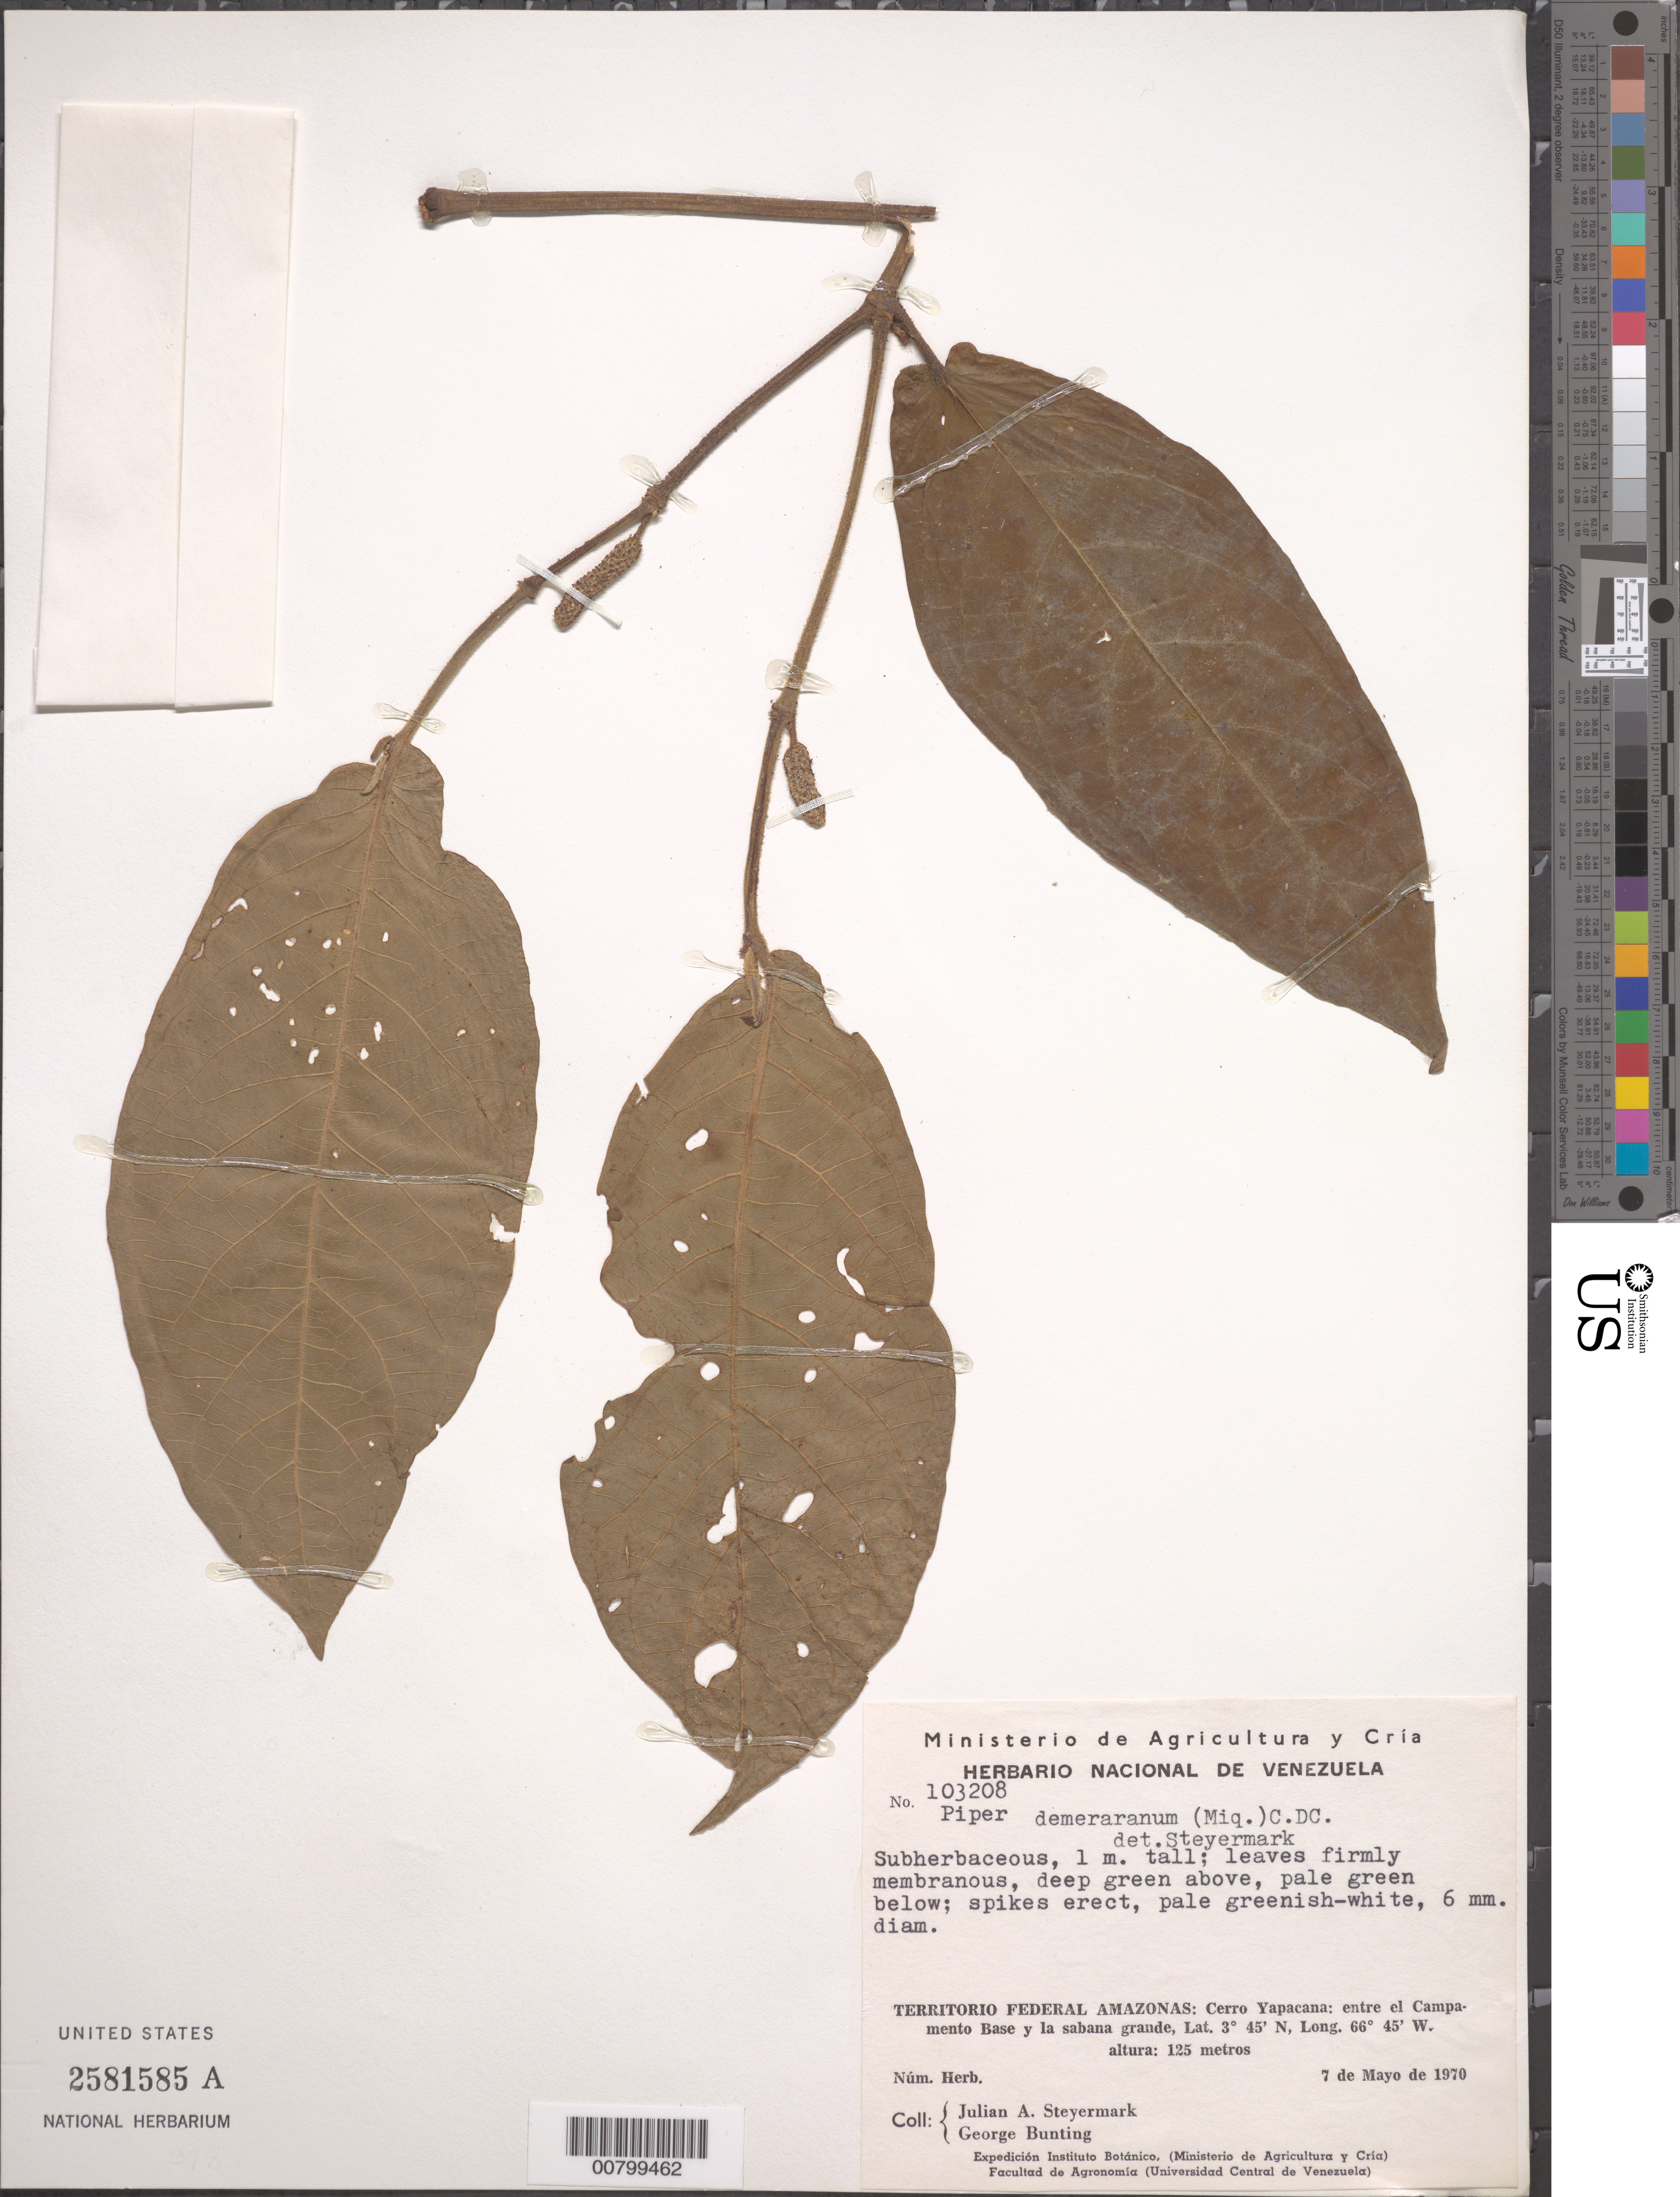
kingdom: Plantae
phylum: Tracheophyta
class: Magnoliopsida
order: Piperales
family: Piperaceae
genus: Piper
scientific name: Piper demeraranum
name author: (Miq.) C. DC.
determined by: Steyermark, Julian A., (VEN)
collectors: J. Steyermark & G. S. Bunting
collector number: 103208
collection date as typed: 7-May-70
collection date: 1970-05-07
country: Venezuela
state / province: Amazonas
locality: Cerro Yapacána, entre el Campamento Base y la sabana grande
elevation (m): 125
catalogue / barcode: US 2581585A